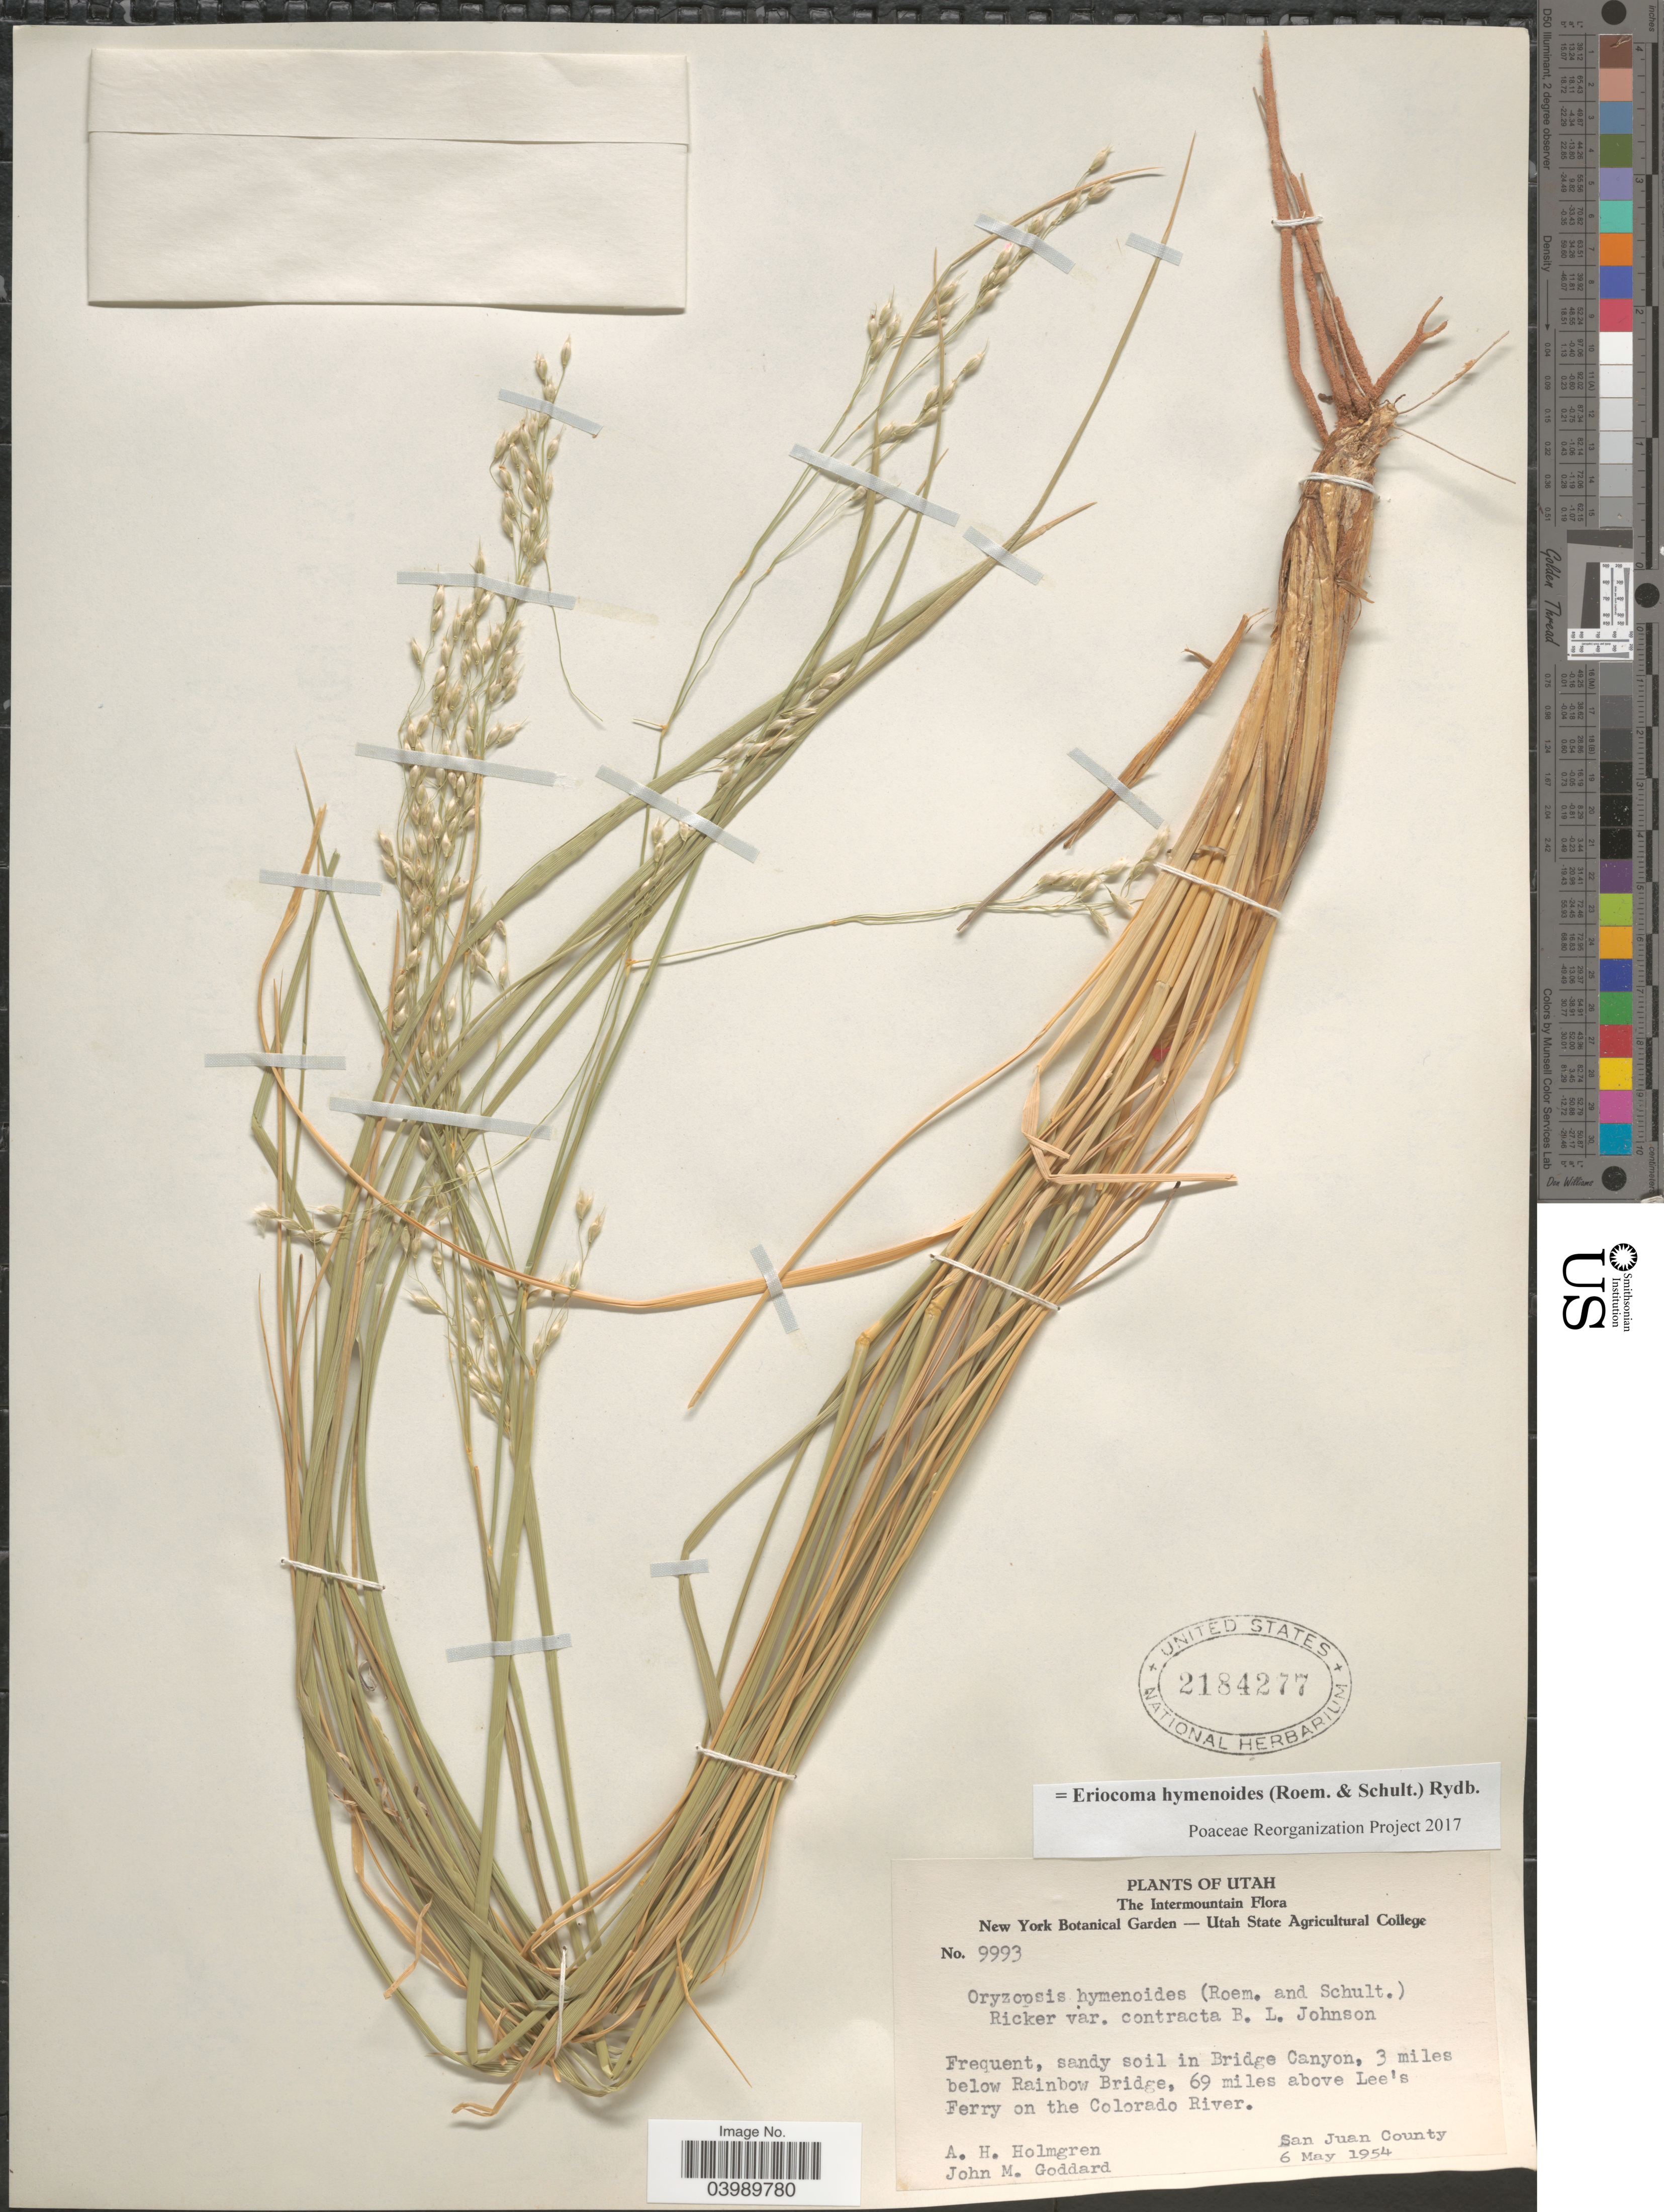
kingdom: Plantae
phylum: Tracheophyta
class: Liliopsida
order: Poales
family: Poaceae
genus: Eriocoma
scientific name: Eriocoma hymenoides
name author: (Roem. & Schult.) Rydb.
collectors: A. H. Holmgren & J. Goddard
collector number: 9993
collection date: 1954-05-06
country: United States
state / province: Utah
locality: The Intermountain. In Bridge Canyon, 3 miles below Rainbow Bridge, 69 miles above Lee's Ferry on the Colorado River. San Juan County.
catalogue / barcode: US 2184277